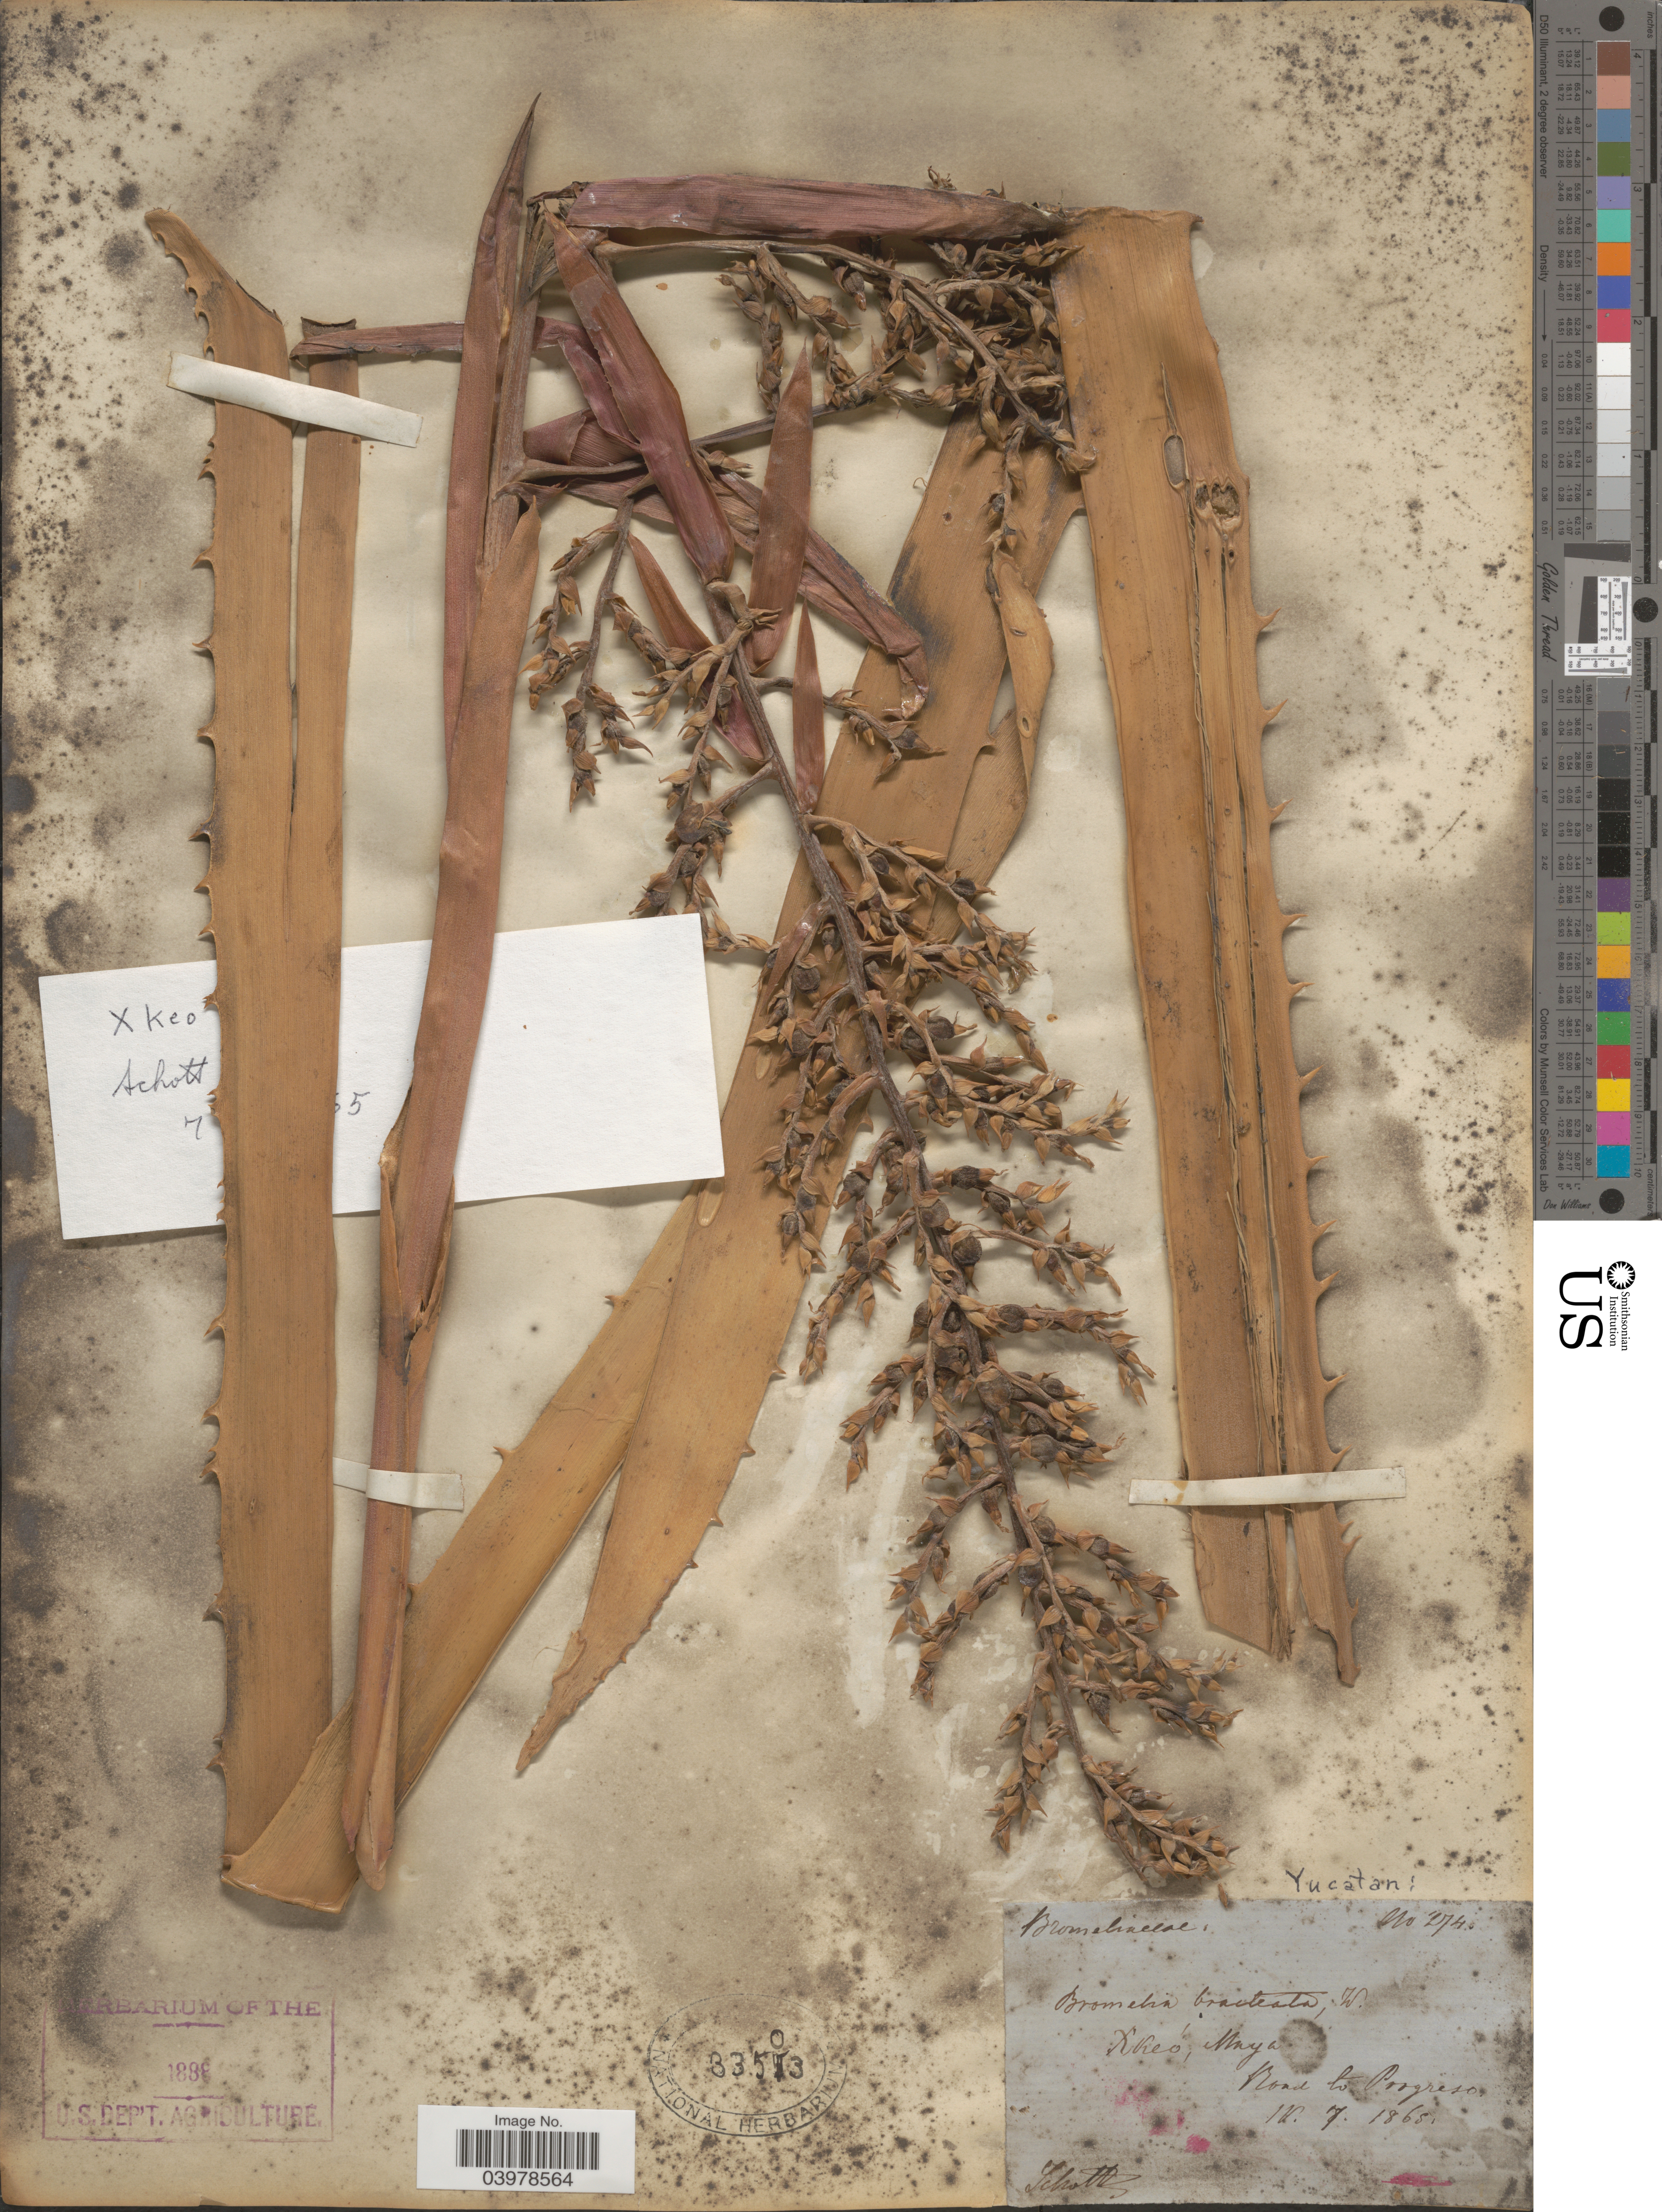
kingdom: Plantae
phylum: Tracheophyta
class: Liliopsida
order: Poales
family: Bromeliaceae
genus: Aechmea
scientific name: Aechmea bracteata var. bracteata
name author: (Sw.) Griseb.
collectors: -. Schottz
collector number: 274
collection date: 1865-04-07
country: Mexico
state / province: Yucatán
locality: Road to Progreso.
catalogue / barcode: US 33503